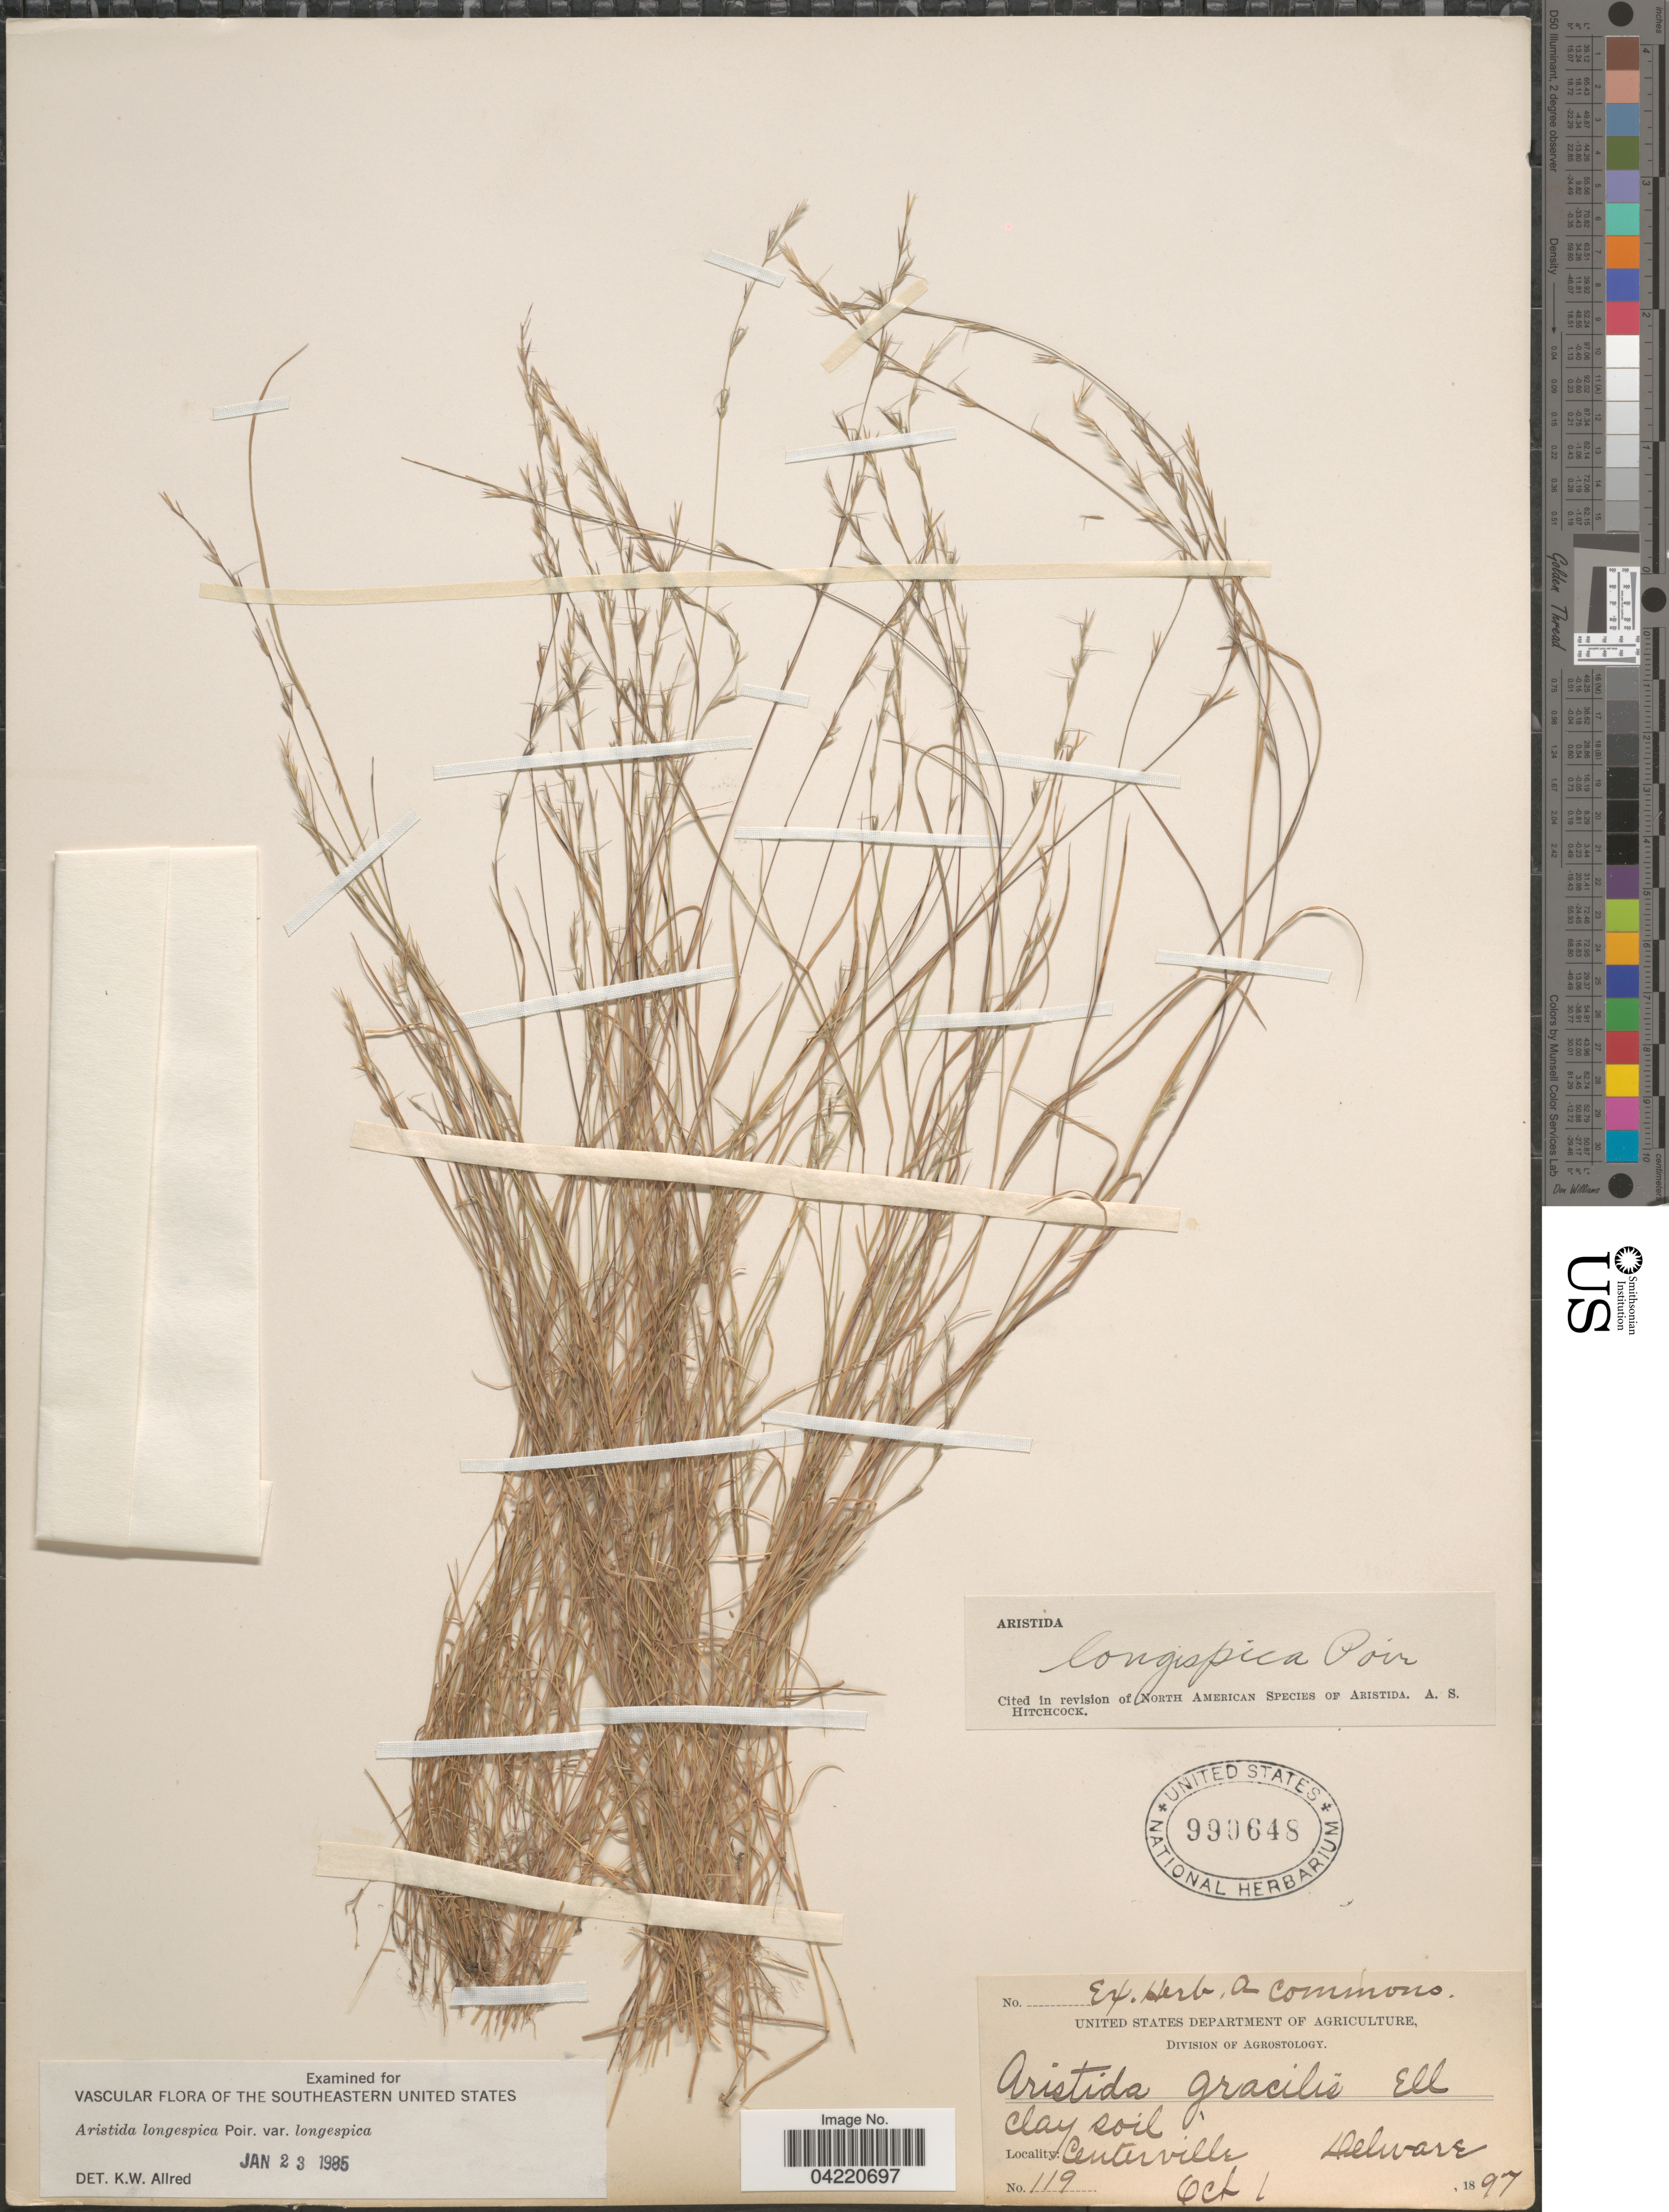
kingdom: Plantae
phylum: Tracheophyta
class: Liliopsida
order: Poales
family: Poaceae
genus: Aristida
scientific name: Aristida longespica var. longespica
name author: Poir.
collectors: ex herb. A. Commons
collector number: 119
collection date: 1897-10-01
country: United States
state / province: Delaware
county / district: New Castle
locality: Centerville. Delware.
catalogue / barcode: US 990648